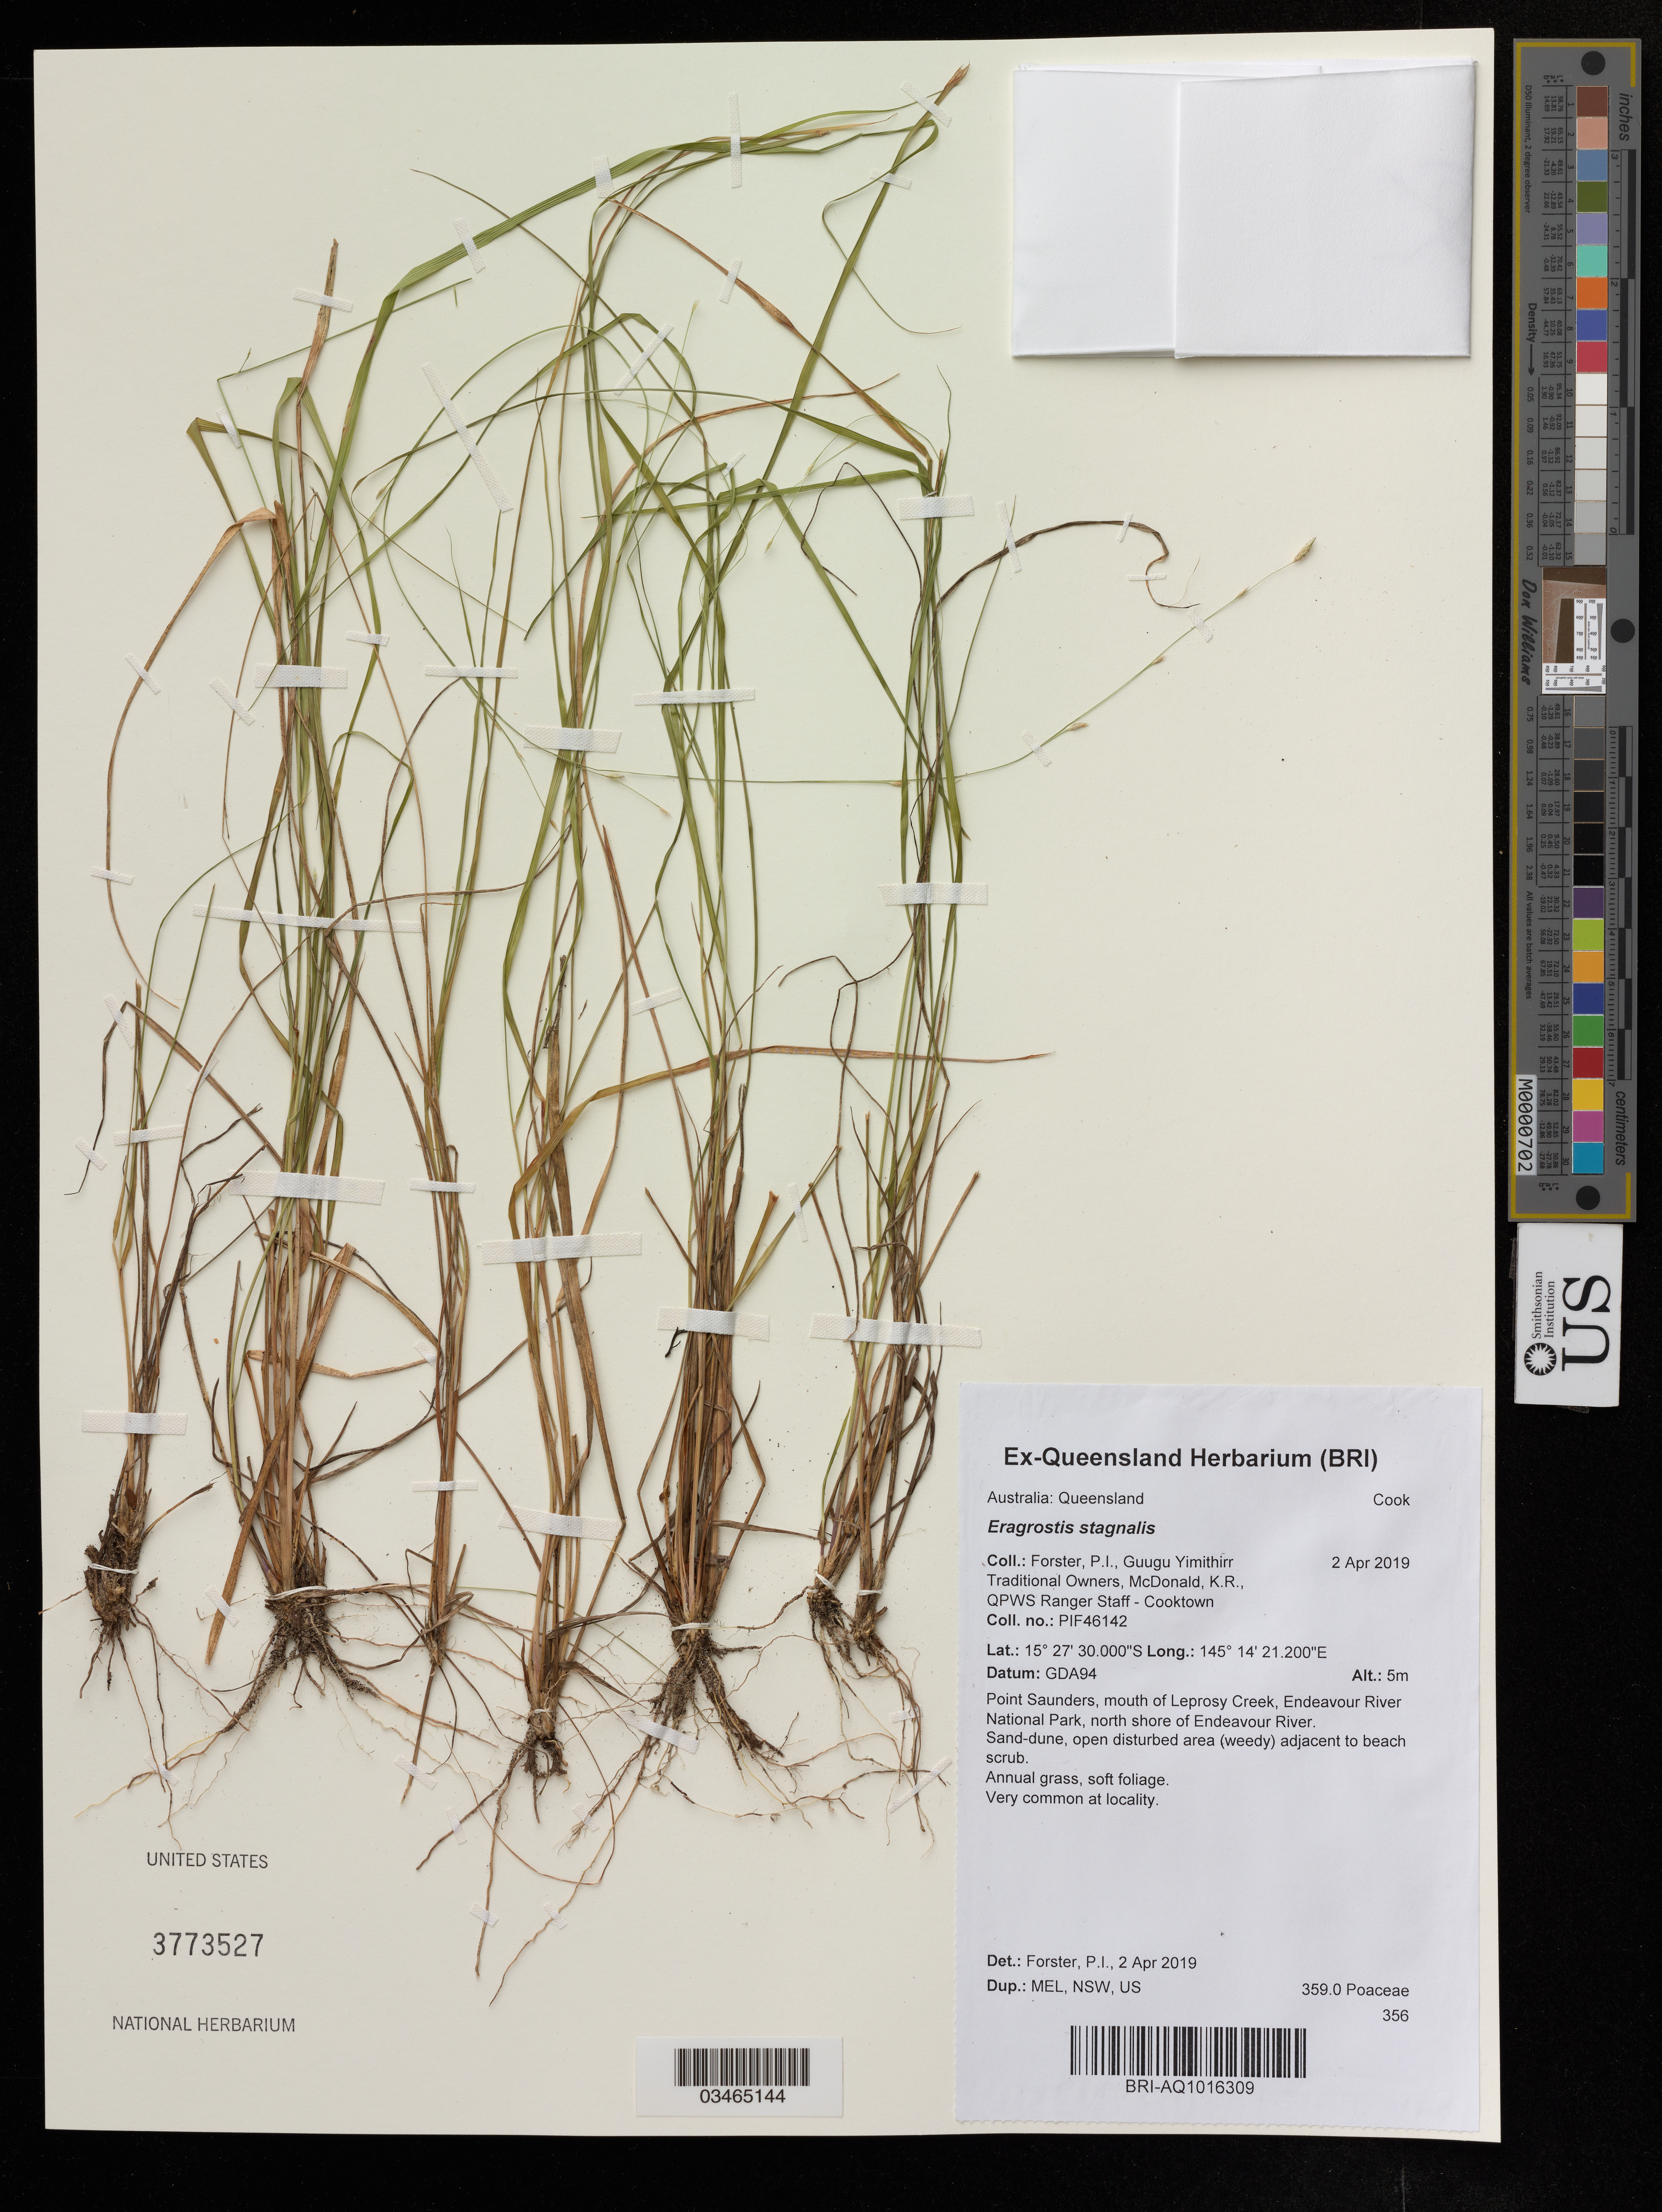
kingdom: Plantae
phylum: Tracheophyta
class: Liliopsida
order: Poales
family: Poaceae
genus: Eragrostis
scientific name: Eragrostis stagnalis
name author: Lazarides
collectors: P. Forster, Guugu Yimithirr Traditional Owners & K. McDonald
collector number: PIF46142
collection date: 2019-04-02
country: Australia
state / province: Queensland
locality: Point Saunders, mouth of Leprosy Creek, Endeavour River National Park, north shore of Endeavour River.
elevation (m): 5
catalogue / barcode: US 3773527